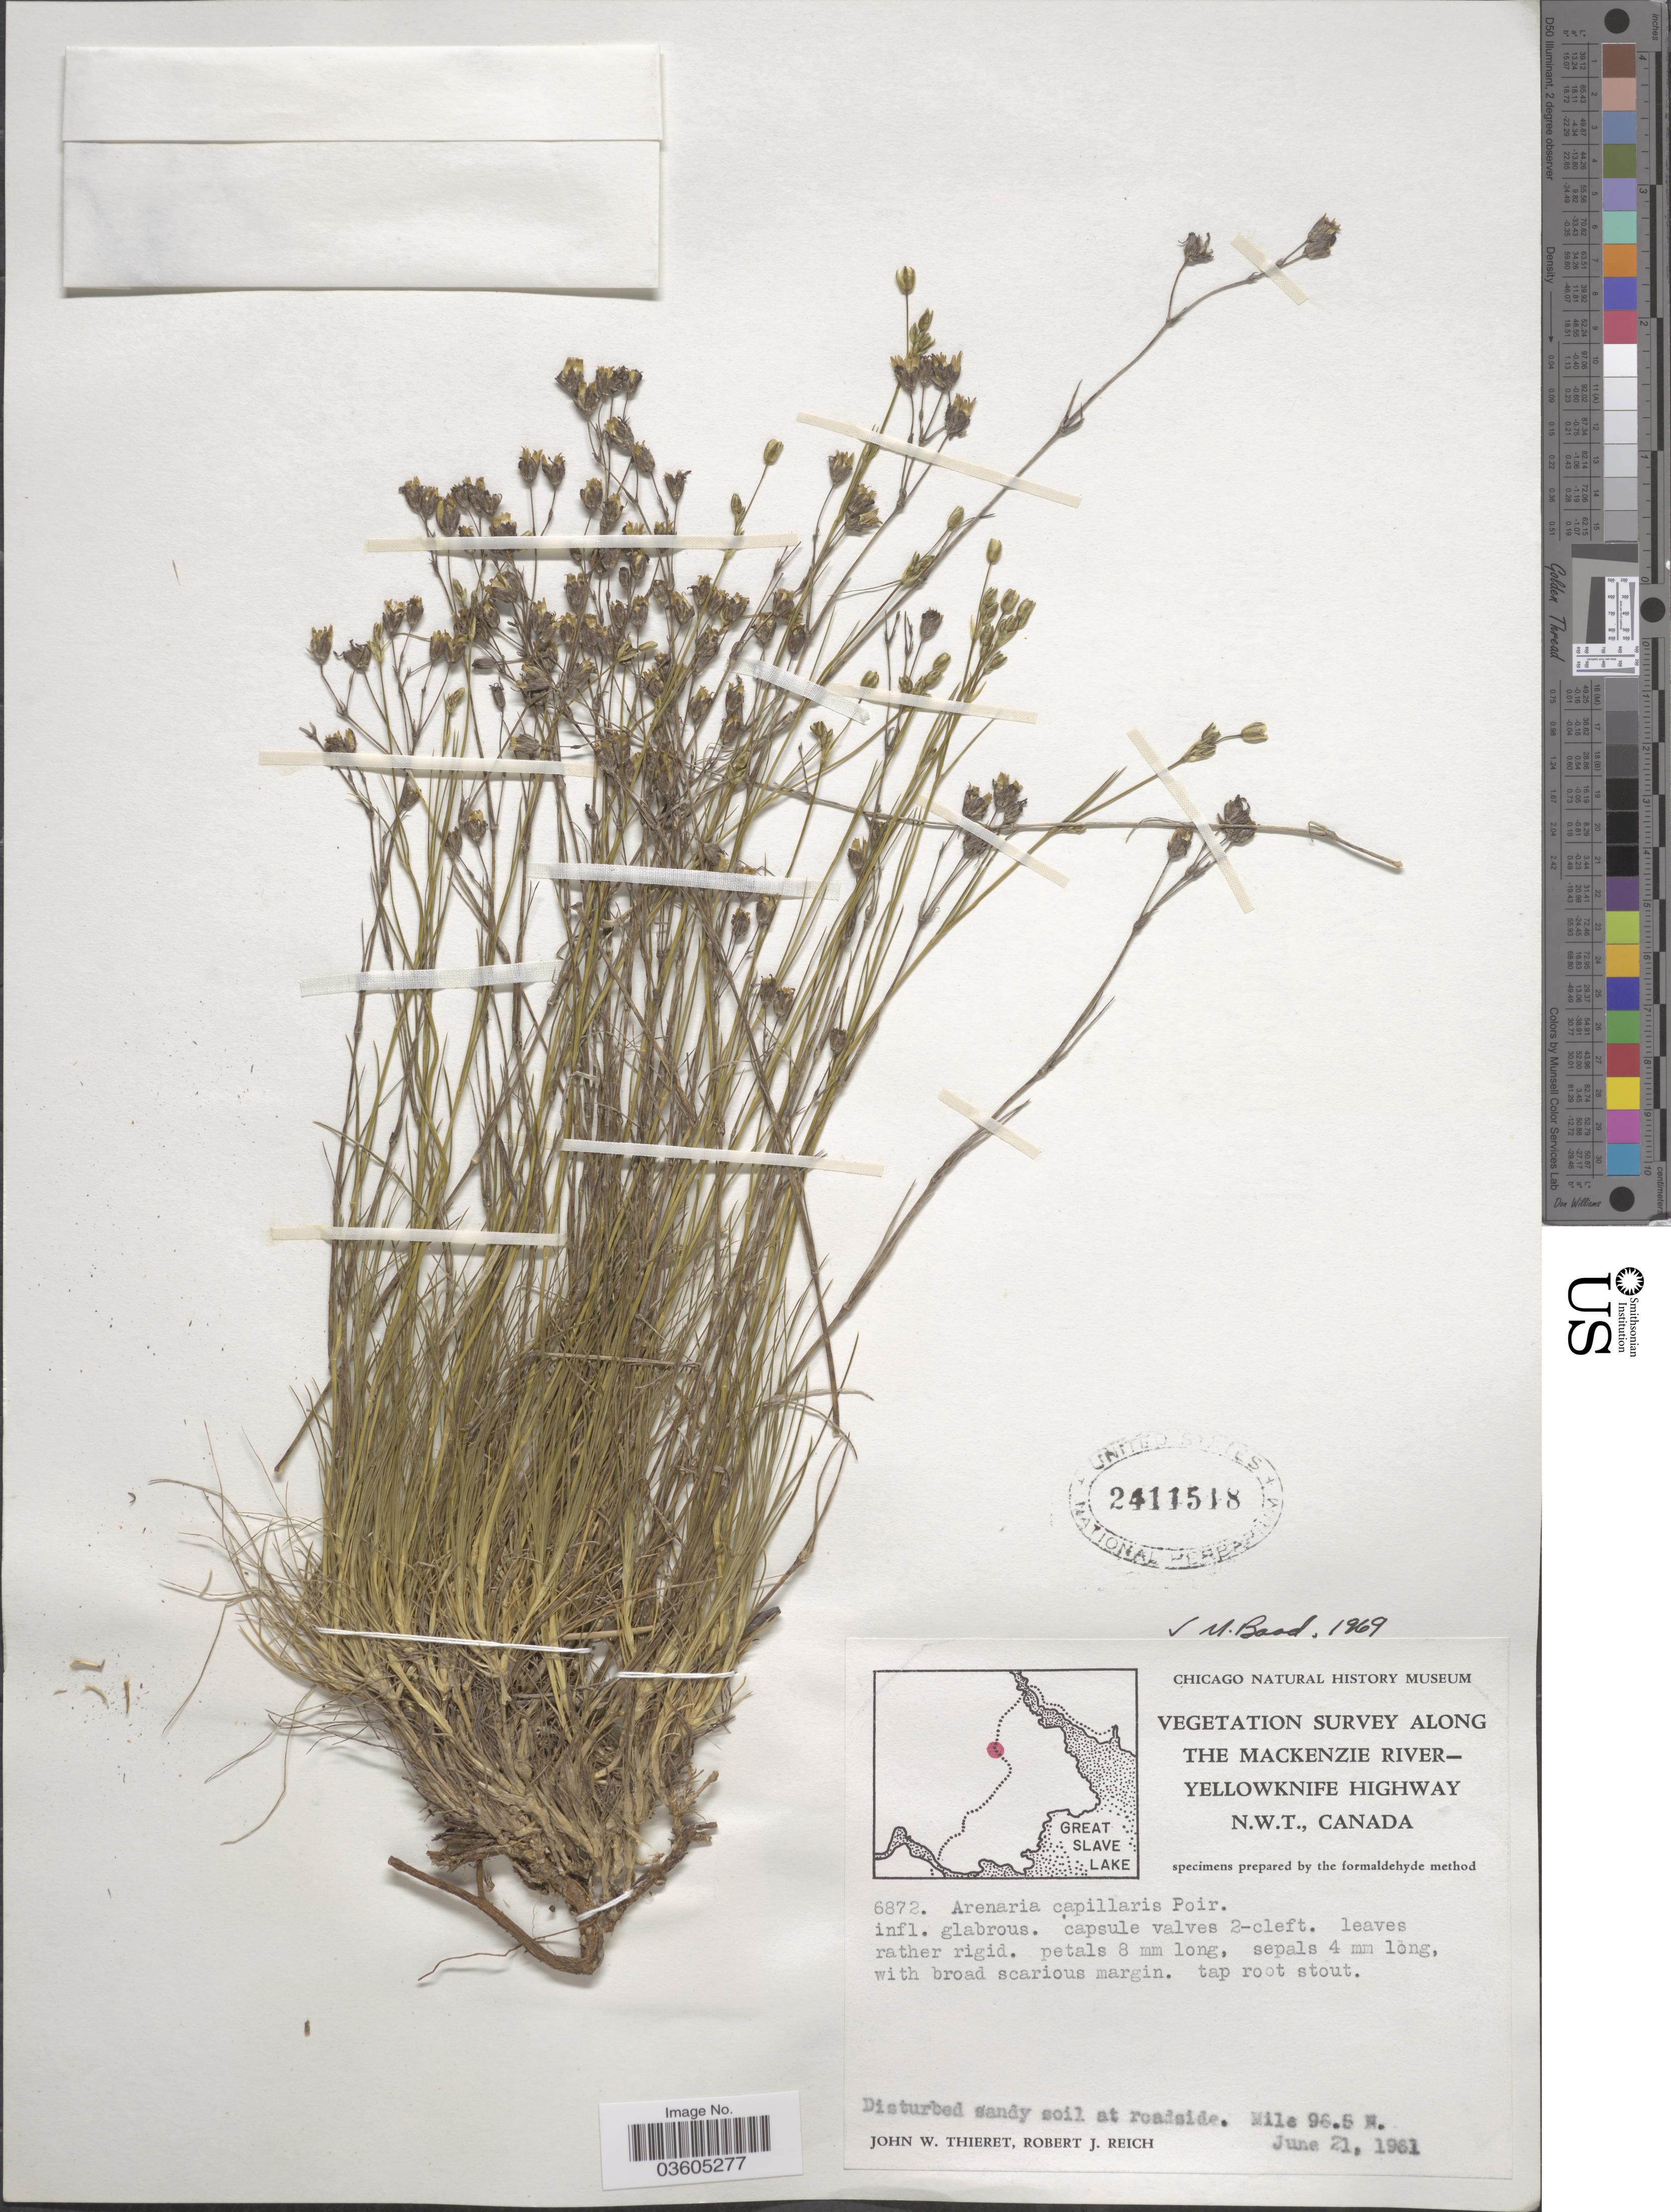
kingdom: Plantae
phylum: Tracheophyta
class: Magnoliopsida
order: Caryophyllales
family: Caryophyllaceae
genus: Eremogone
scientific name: Eremogone capillaris var. capillaris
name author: (Poir.) Fenzl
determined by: Strong, Mark T., (BOT), Smithsonian Institution - National Museum of Natural History (UNITED STATES)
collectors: J. W. Thieret & R. Reich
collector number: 6872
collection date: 1961-06-21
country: Canada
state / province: Northwest Territories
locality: Along the Mackenzie River-Yellowknife Highway. Mile 96.5 N.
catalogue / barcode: US 2411518